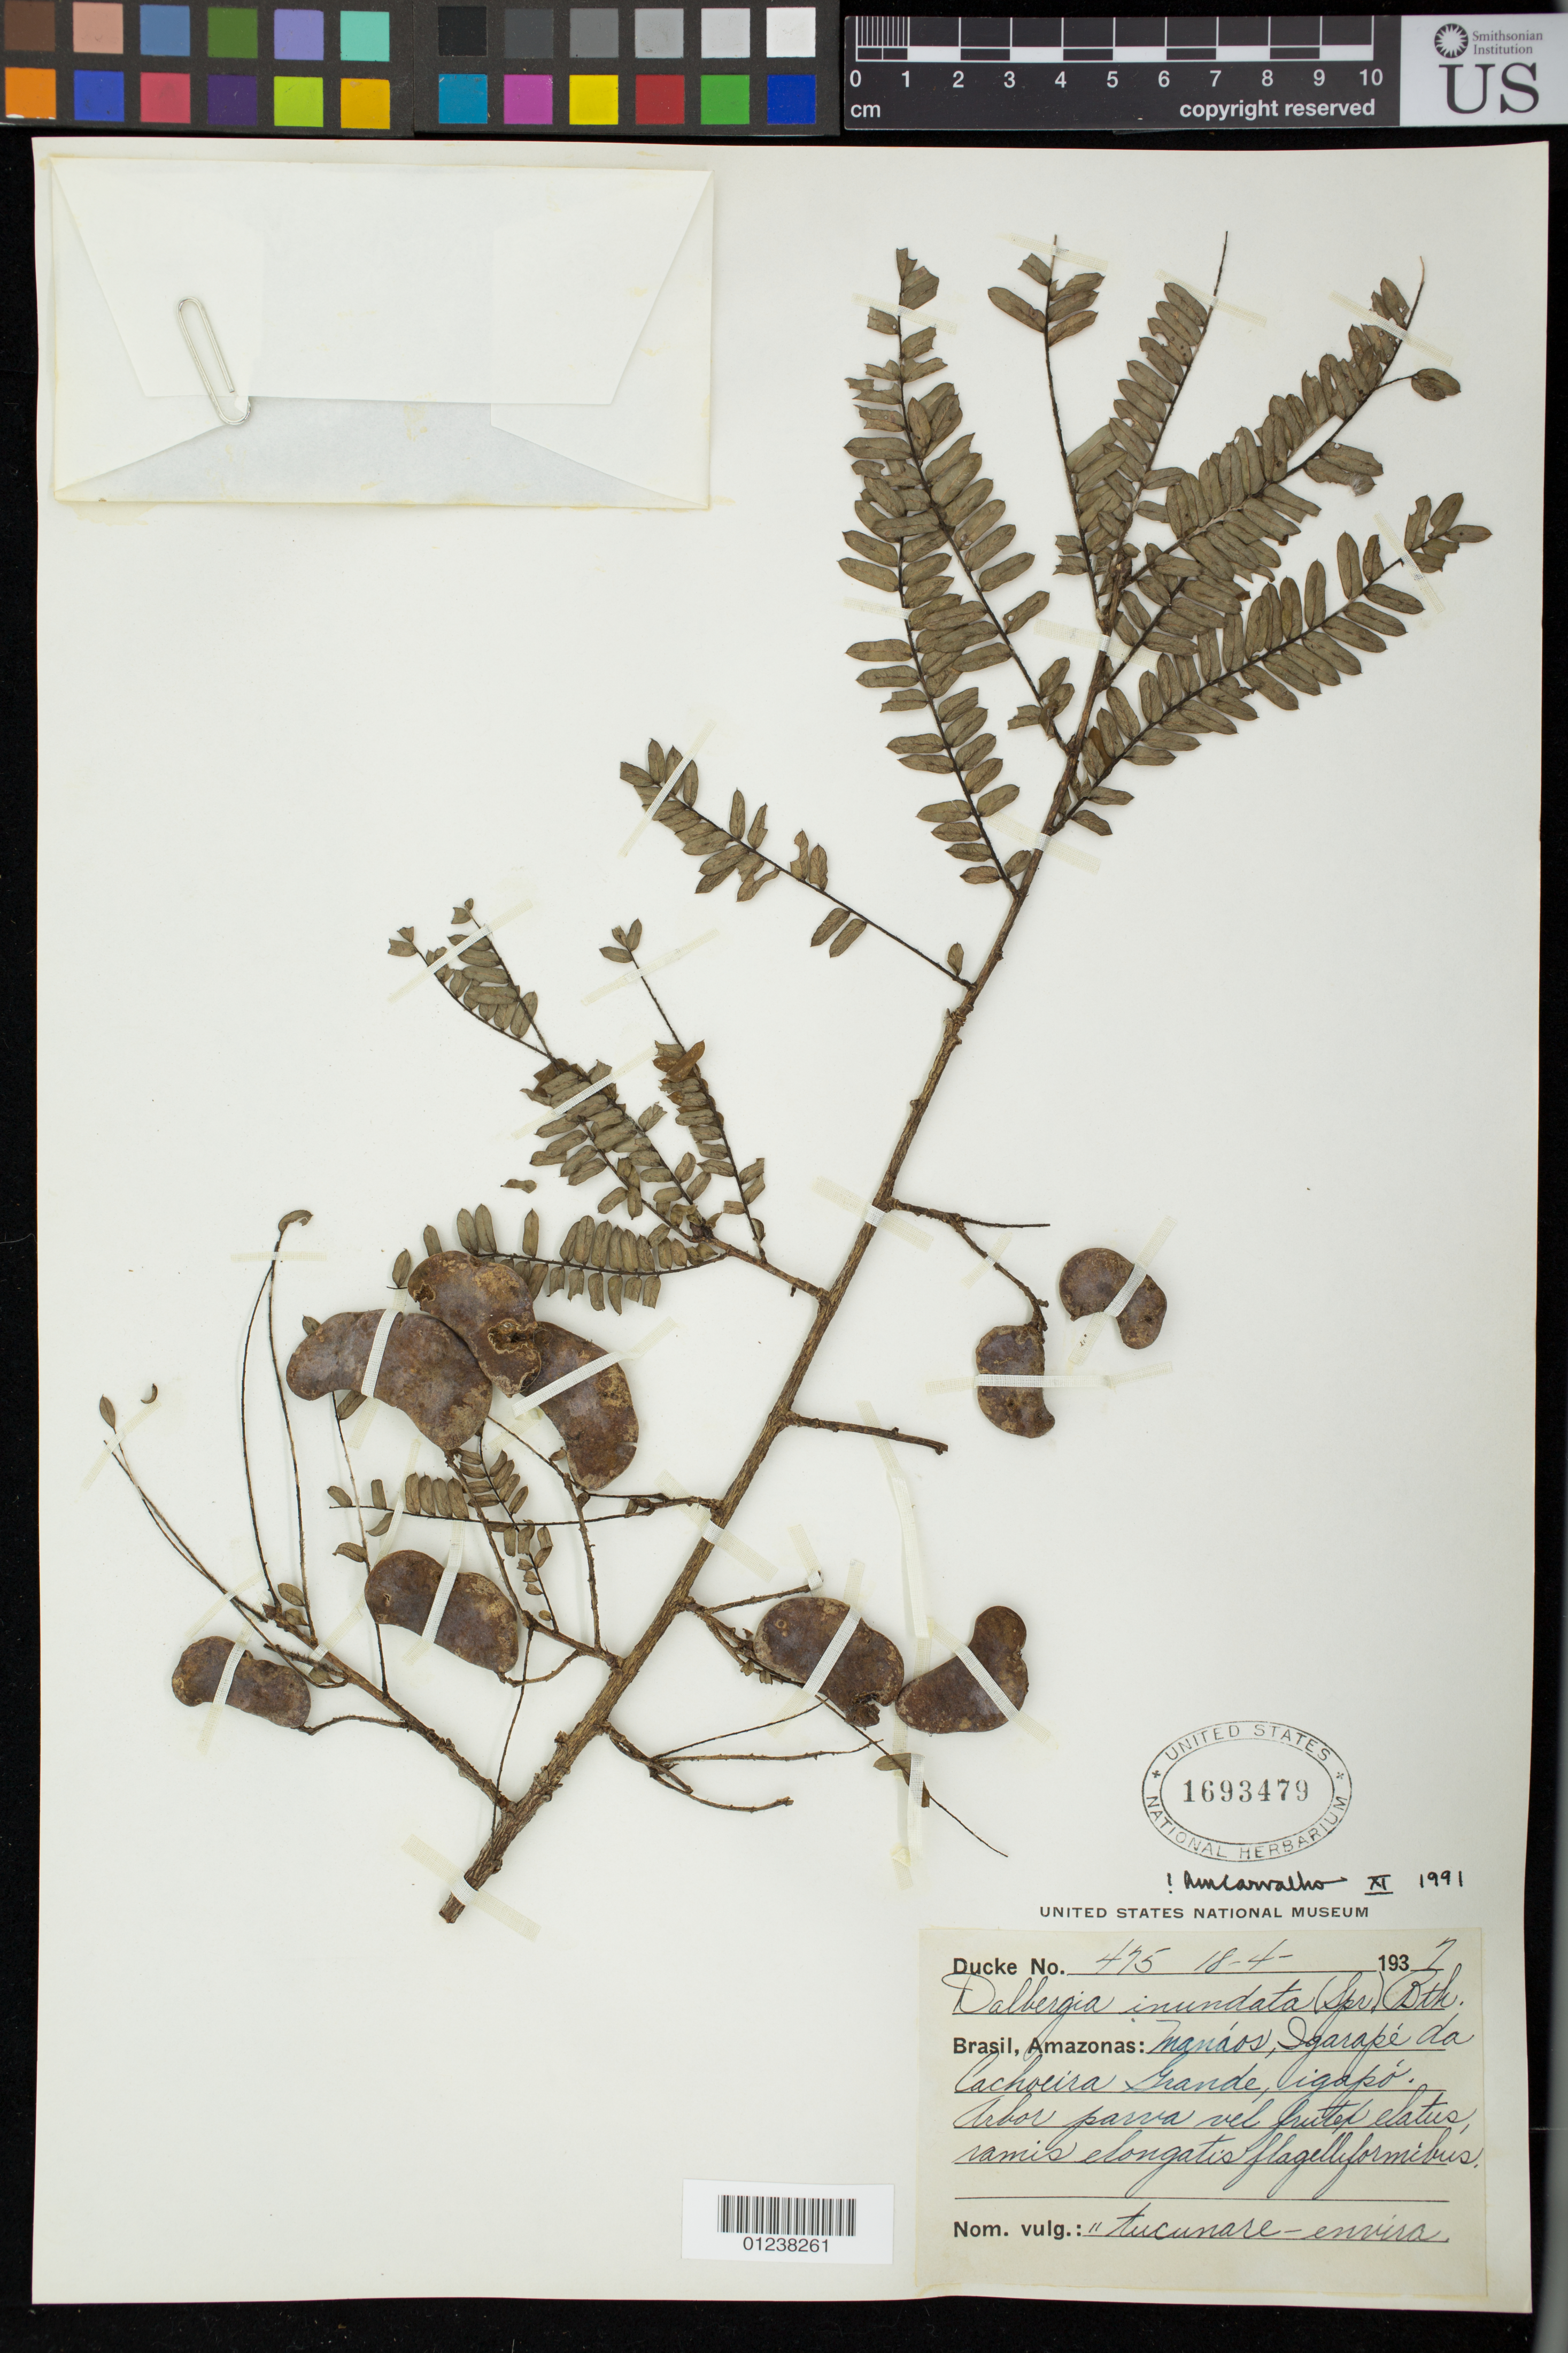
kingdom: Plantae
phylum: Tracheophyta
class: Magnoliopsida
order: Fabales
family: Fabaceae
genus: Dalbergia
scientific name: Dalbergia inundata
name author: Benth.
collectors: A. Ducke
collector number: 475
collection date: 1937-04-18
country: Brazil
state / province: Amazonas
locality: Manaos, Igarape da Cachoeira Grande, igapo.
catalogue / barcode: US 1693479